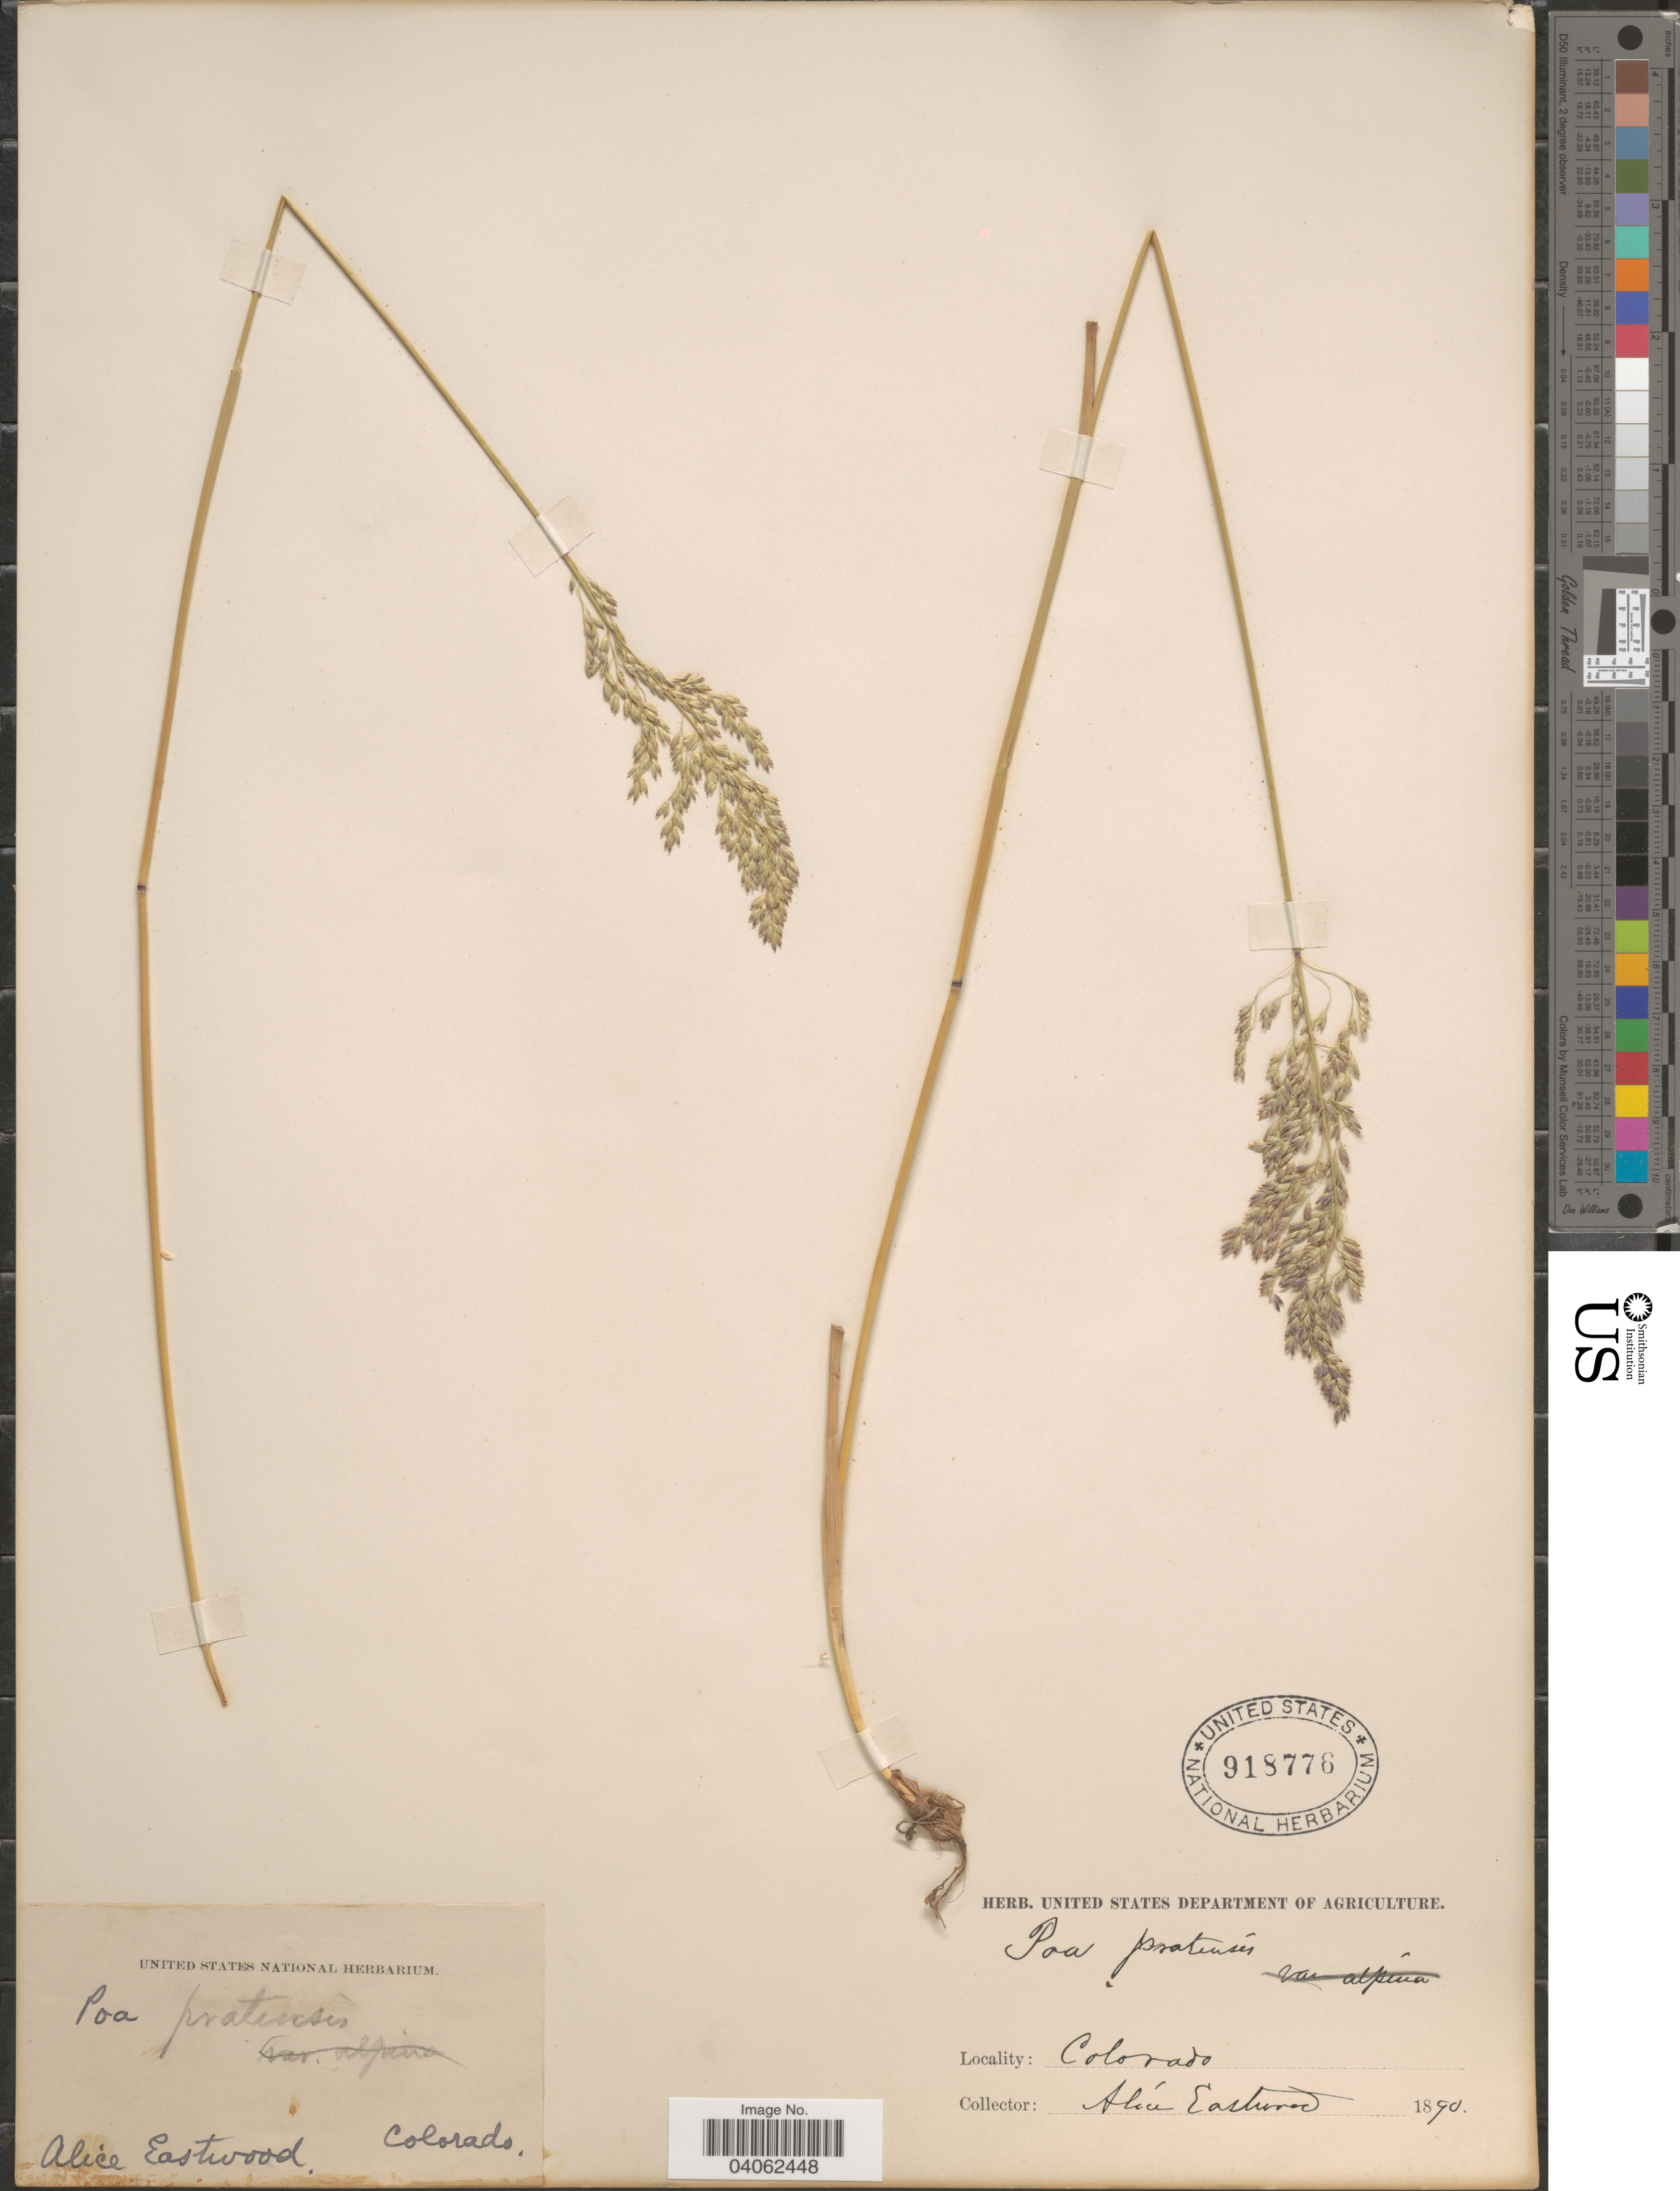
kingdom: Plantae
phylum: Tracheophyta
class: Liliopsida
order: Poales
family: Poaceae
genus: Poa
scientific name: Poa pratensis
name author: L.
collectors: A. Eastwood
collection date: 1890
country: United States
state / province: Colorado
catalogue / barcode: US 918776